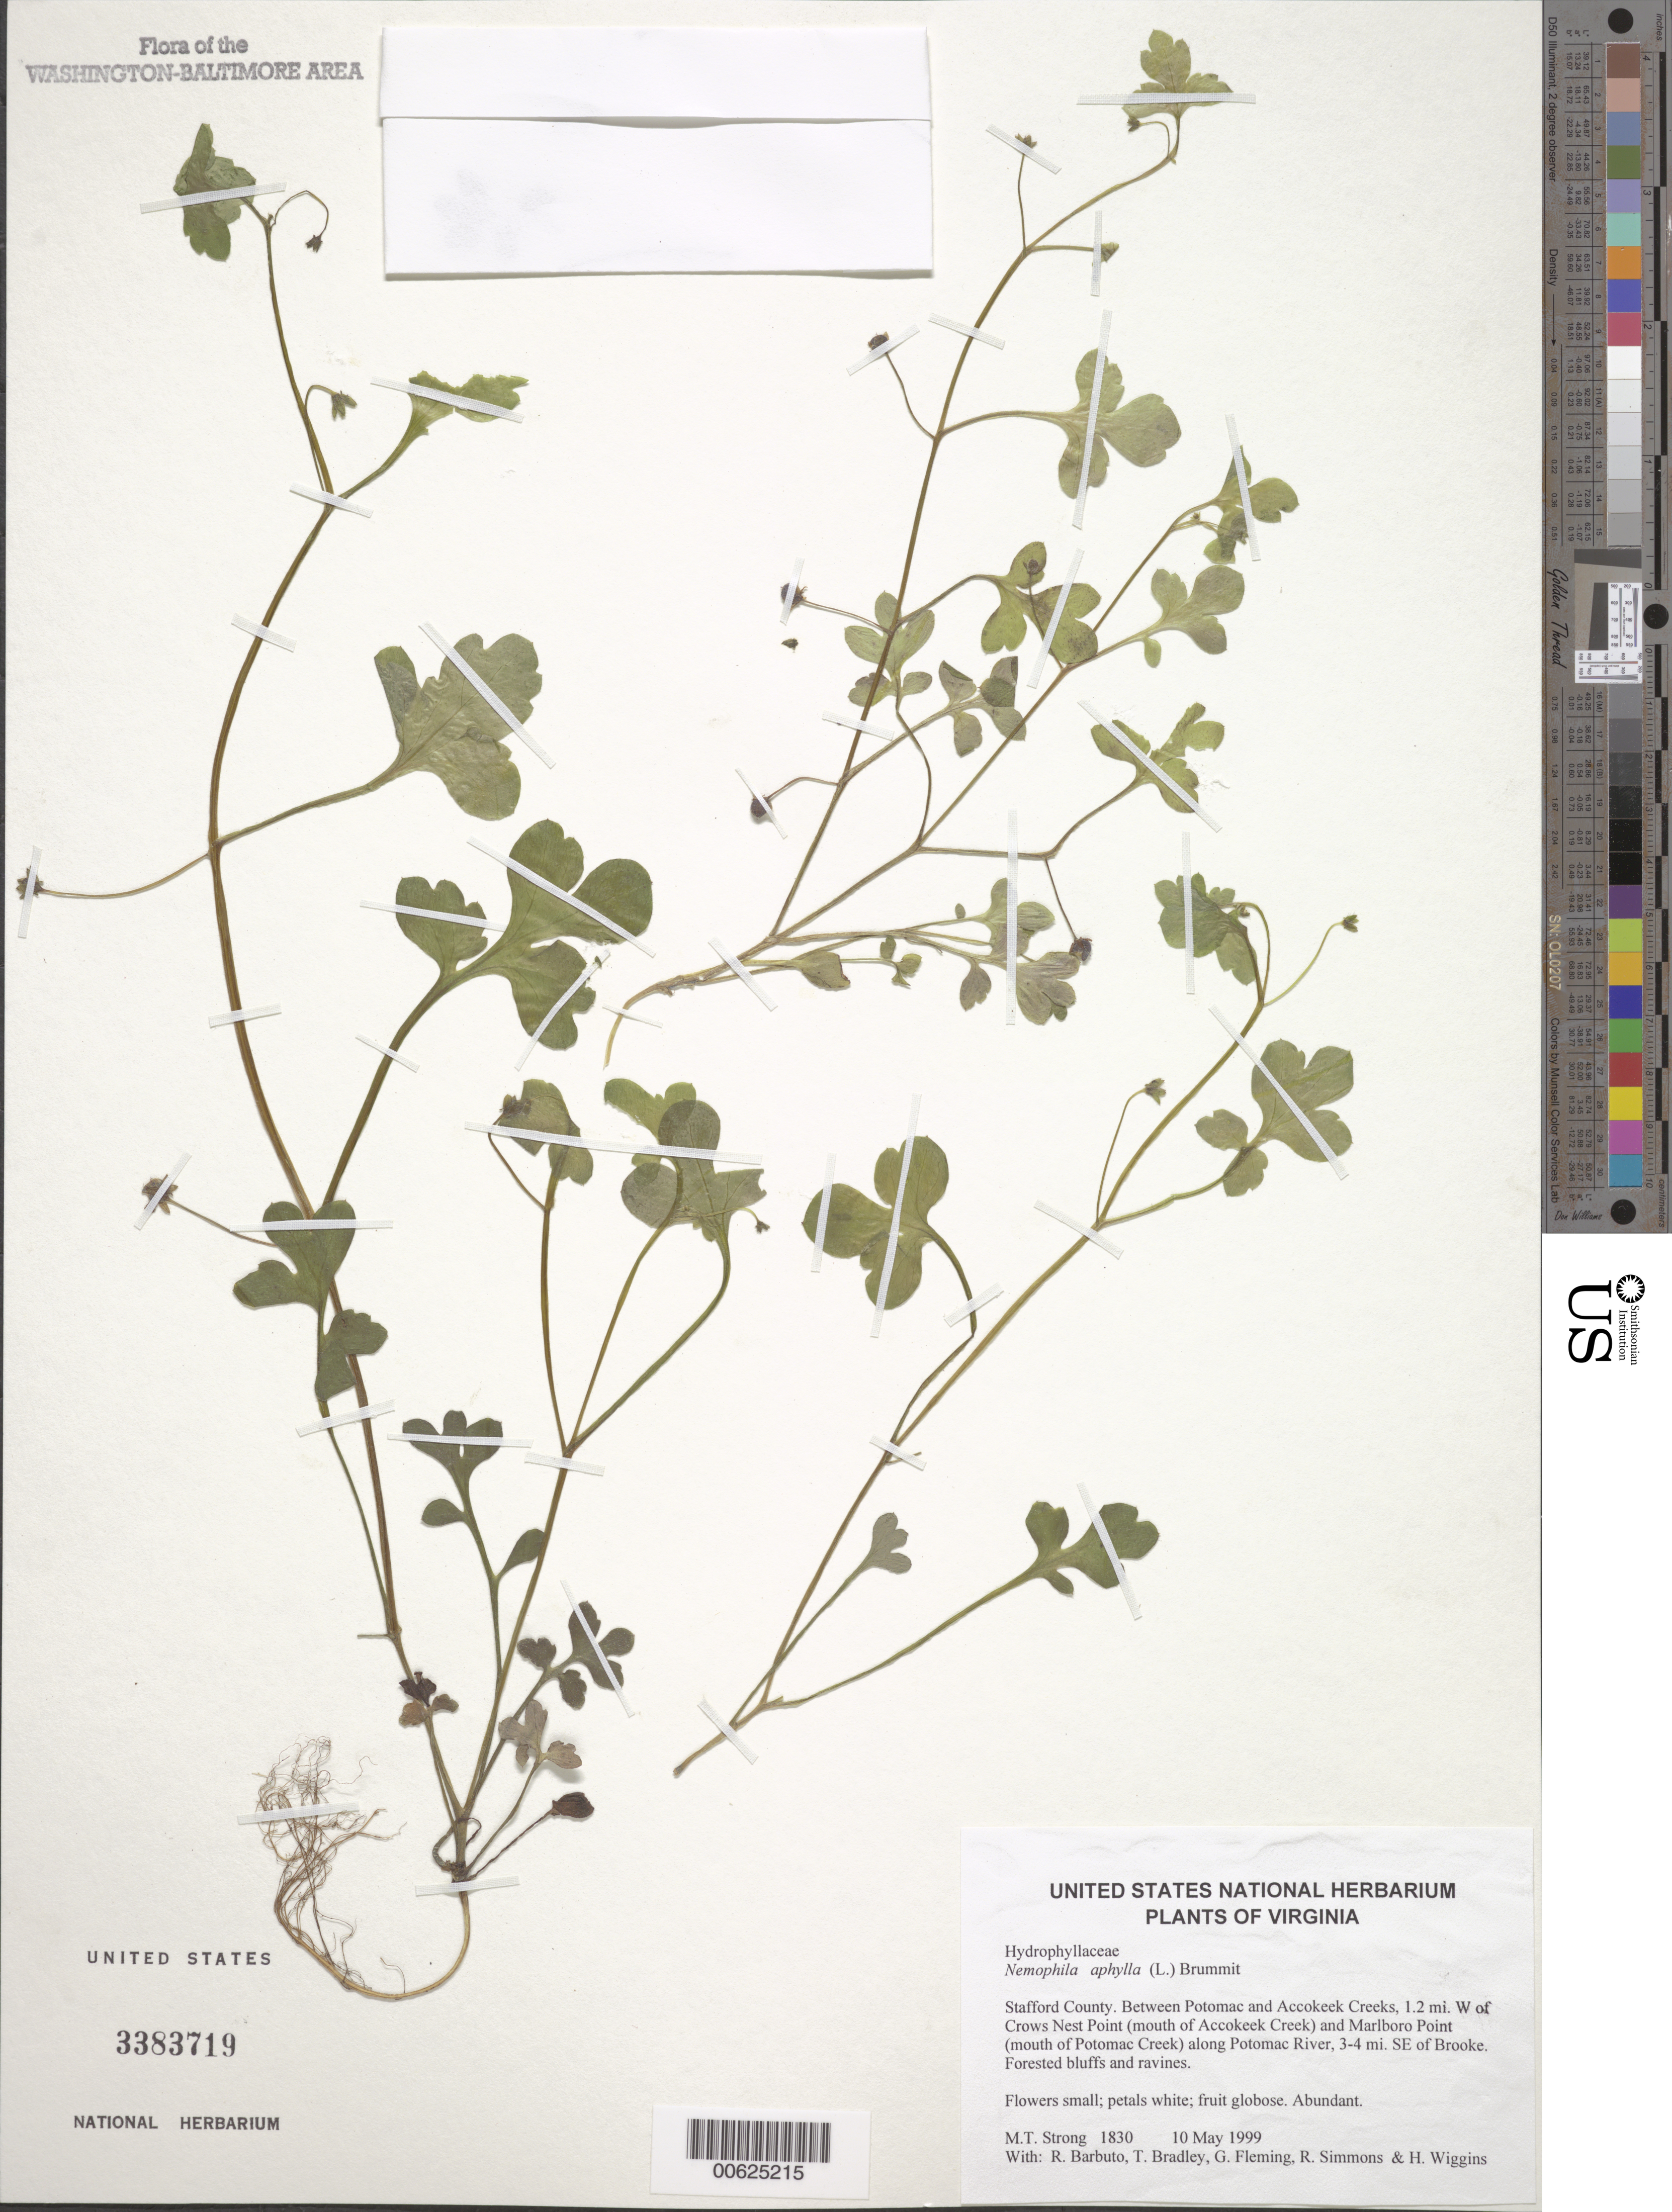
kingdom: Plantae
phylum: Tracheophyta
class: Magnoliopsida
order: Boraginales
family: Hydrophyllaceae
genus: Nemophila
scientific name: Nemophila aphylla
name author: (L.) Brummitt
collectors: M. T. Strong, R. Barbuto, T. Bradley, G. Fleming, R. Simmons & H. Wiggins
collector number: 1830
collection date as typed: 10 May 1999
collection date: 1999-05-10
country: United States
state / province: Virginia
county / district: Stafford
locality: Between Potomac and Accokeek Creeks, 1.2 mi. W of Crows Nest Point (mouth of Accokeek Creek) and Marlboro Point (mouth of Potomac Creek) along Potomac River, 3-4 mi. SE of Brooke.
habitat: Forested bluffs and ravines.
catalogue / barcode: US 3383719